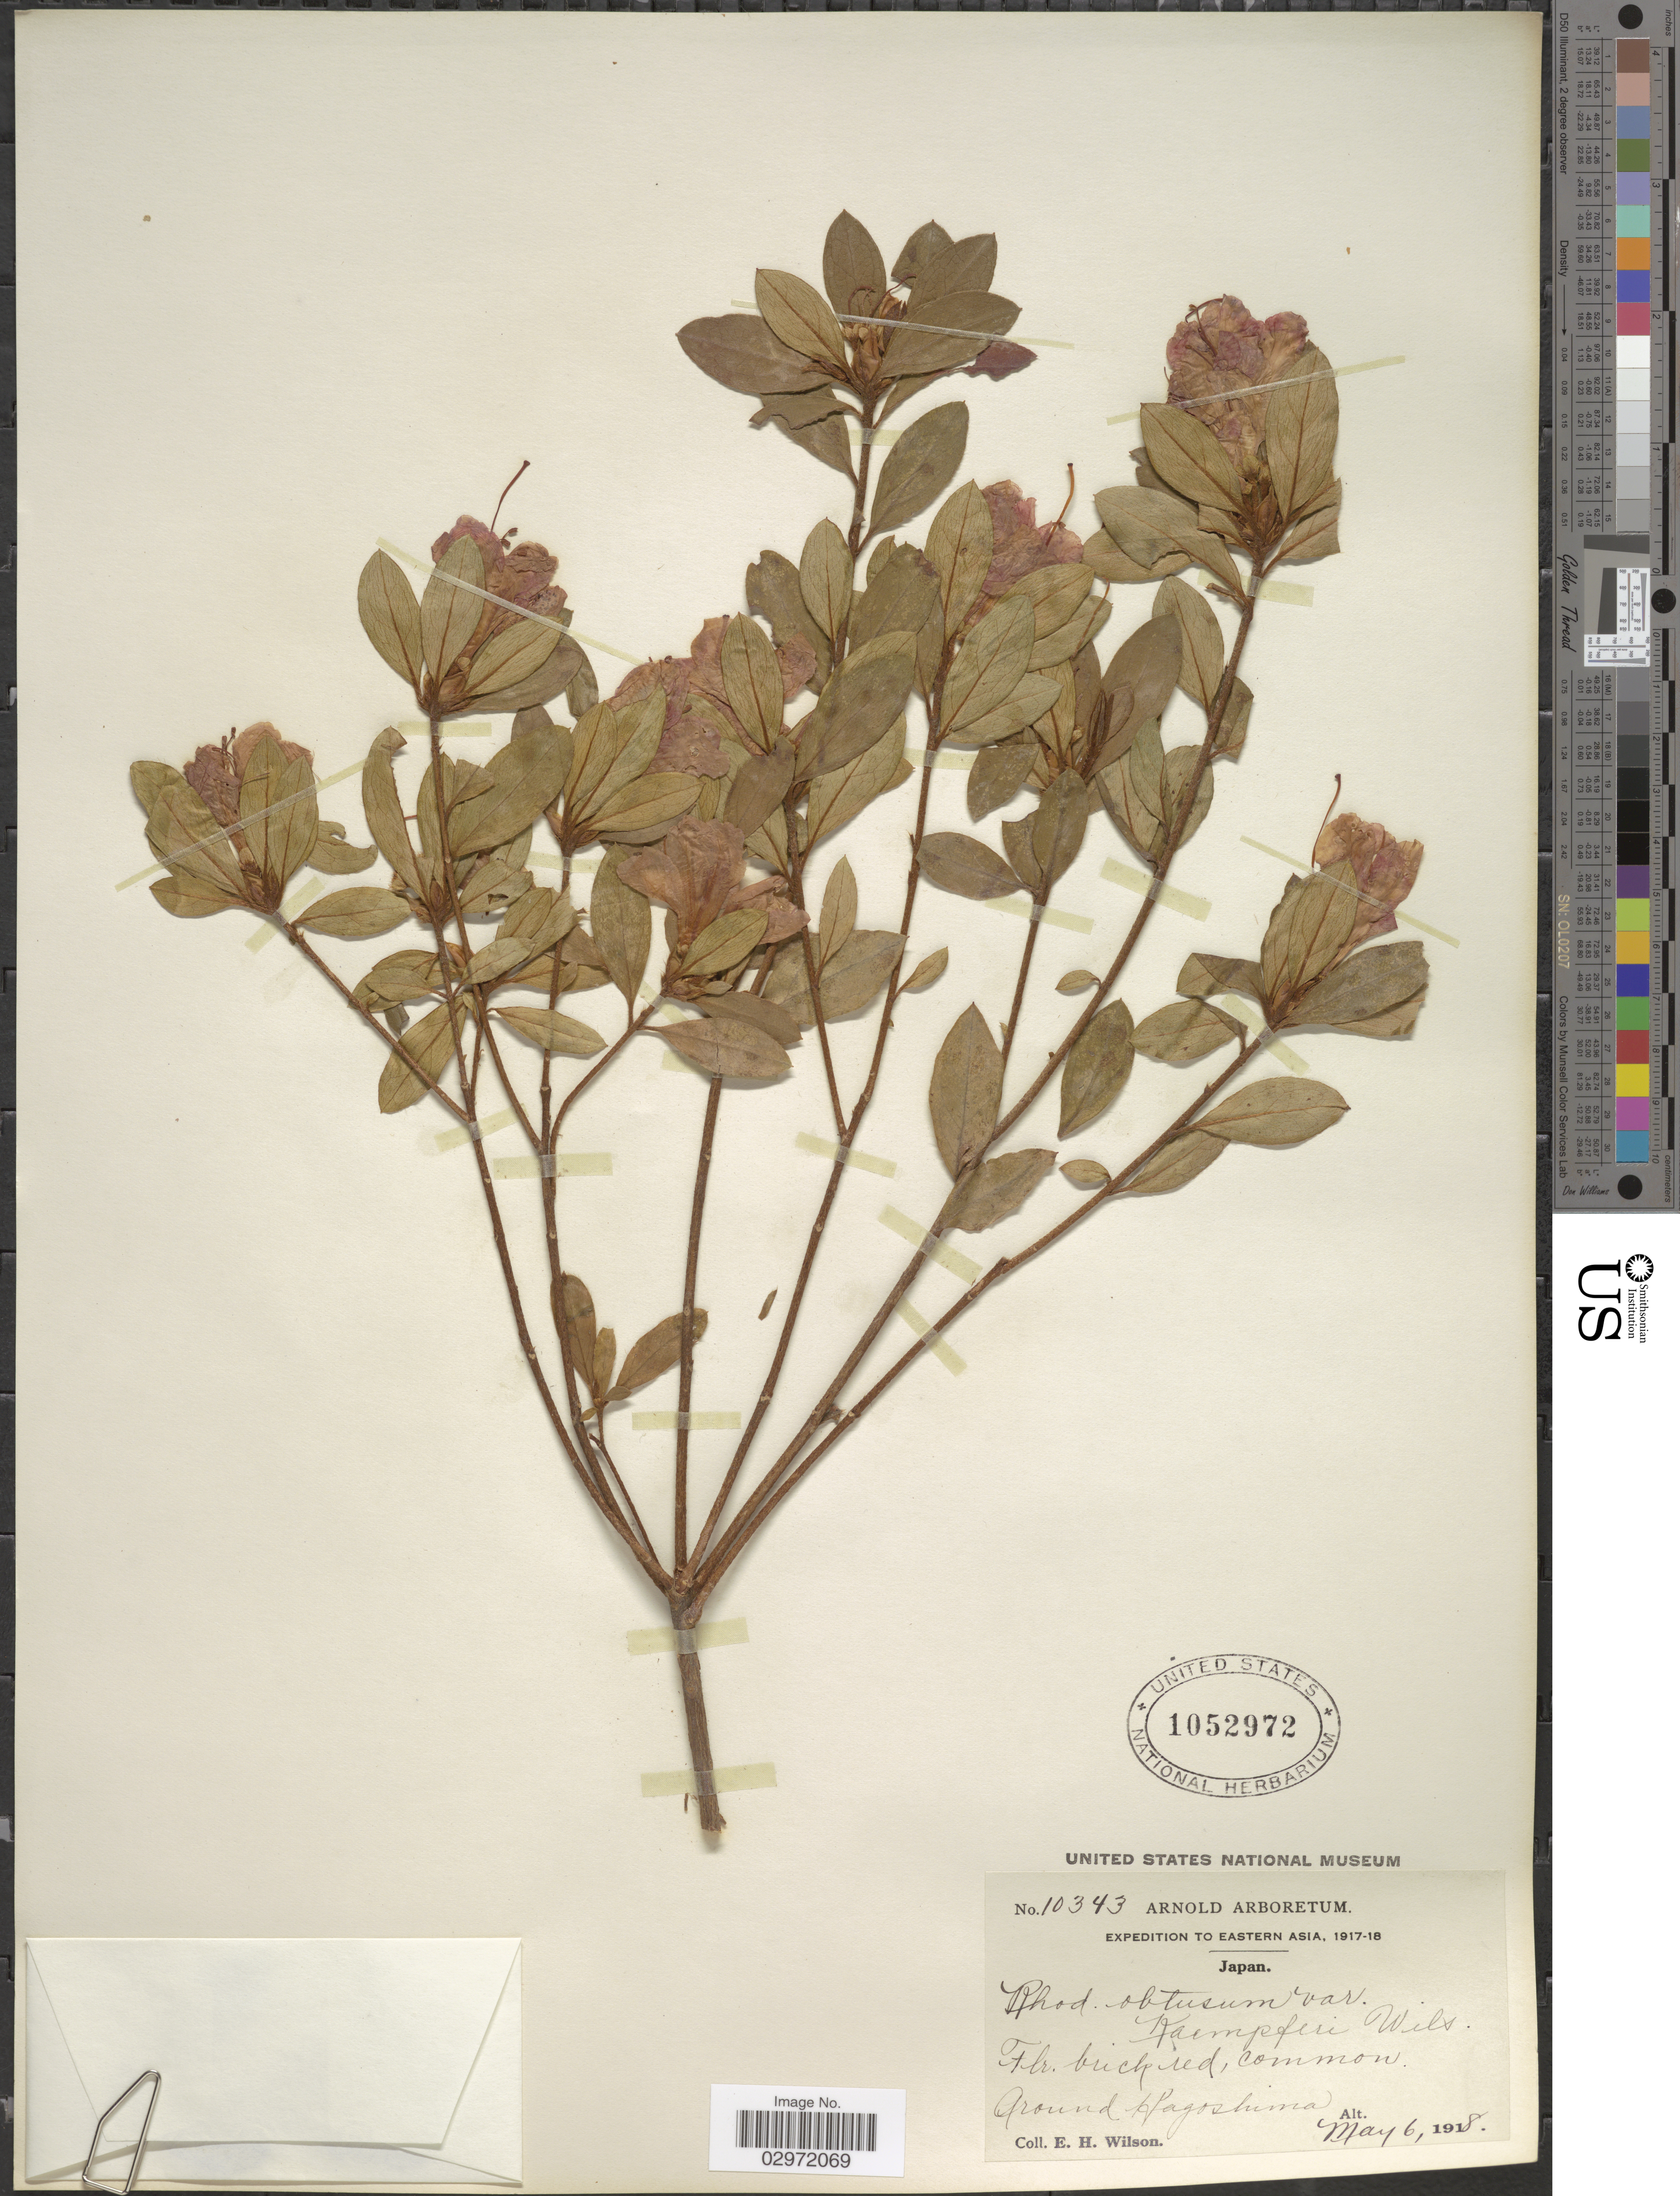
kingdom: Plantae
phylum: Tracheophyta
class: Magnoliopsida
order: Ericales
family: Ericaceae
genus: Rhododendron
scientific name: Rhododendron obtusum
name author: (Lindl.) Planch.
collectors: E. Wilson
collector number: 10343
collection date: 1918-05-06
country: Japan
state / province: Kagosima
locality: Eastern Asia. Around Kagoshima.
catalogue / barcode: US 1052972